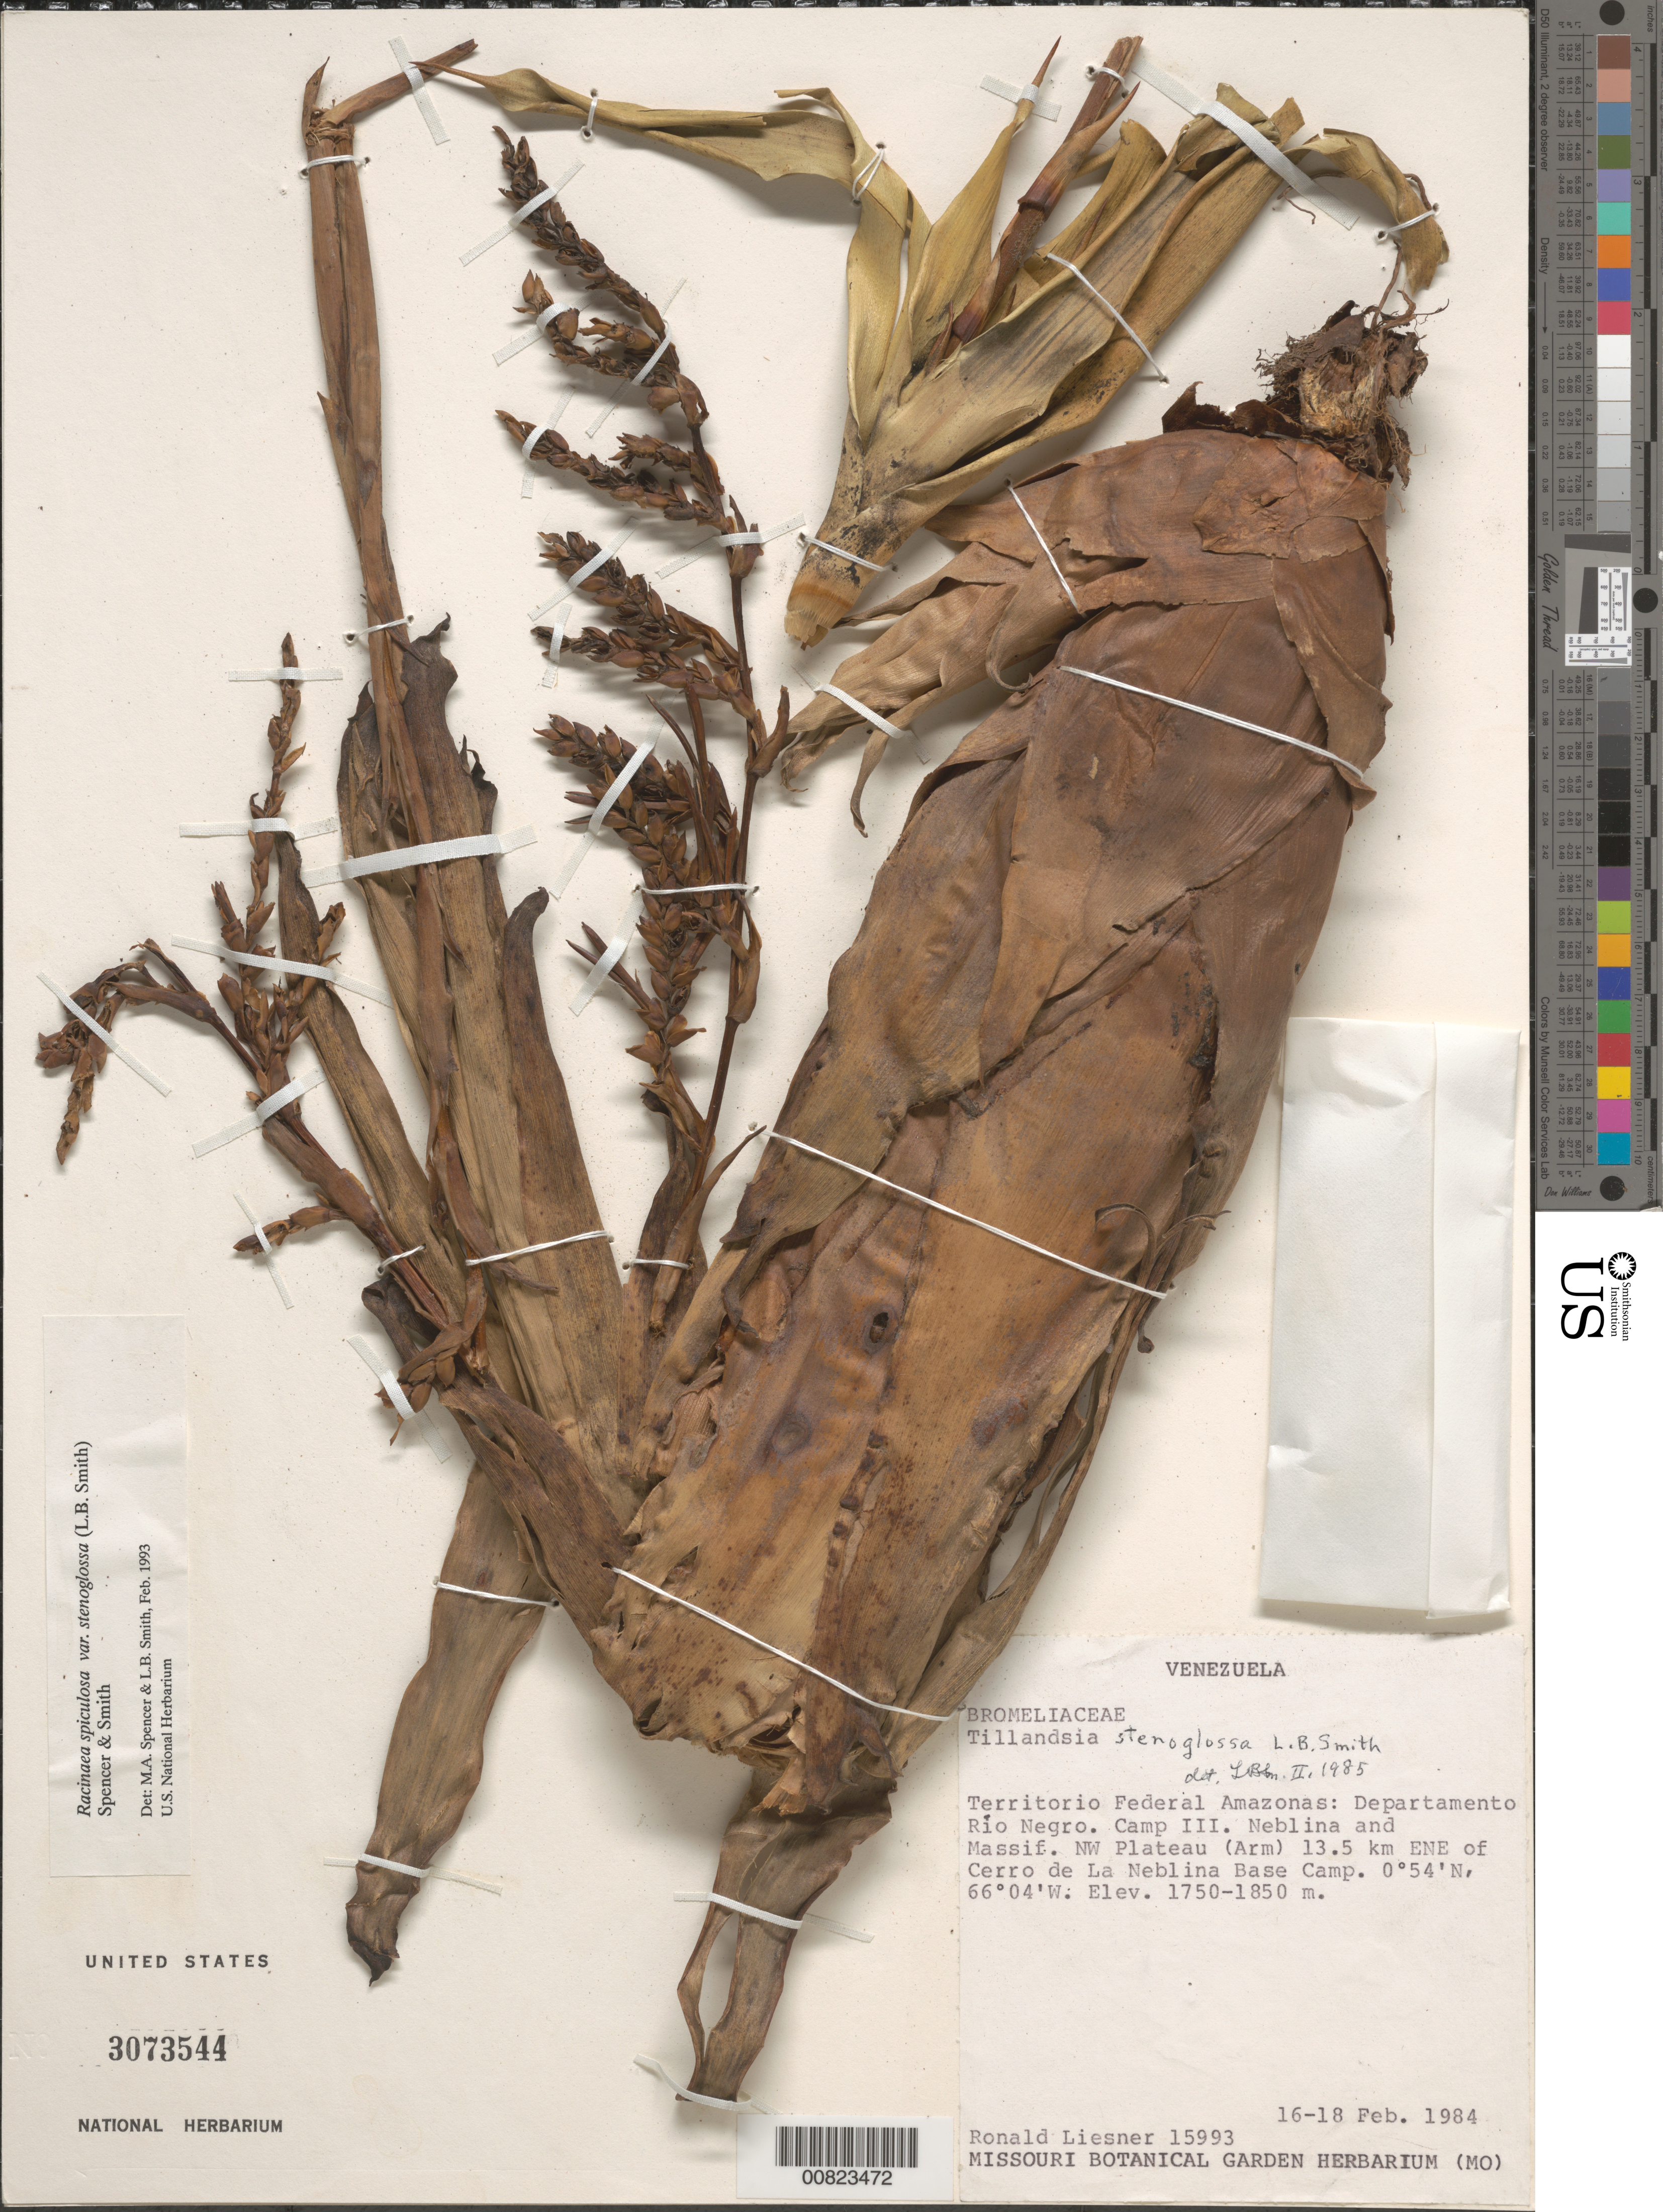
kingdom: Plantae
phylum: Tracheophyta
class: Liliopsida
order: Poales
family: Bromeliaceae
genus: Racinaea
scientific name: Racinaea spiculosa var. stenoglossa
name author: (L.B. Sm.) M.A. Spencer & L.B. Sm.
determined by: Spencer, M. A.; Smith, L. B.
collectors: R. L. Liesner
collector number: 15993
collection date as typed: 16-Feb-84 to 18-Feb-84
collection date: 1984-02-16/1984-02-18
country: Venezuela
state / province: Amazonas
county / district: Río Negro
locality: Cerro de La Neblina Base Camp, Camp III, Neblina & Massif, NW Plateau, 13.5 km ENE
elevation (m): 1750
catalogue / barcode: US 3073544